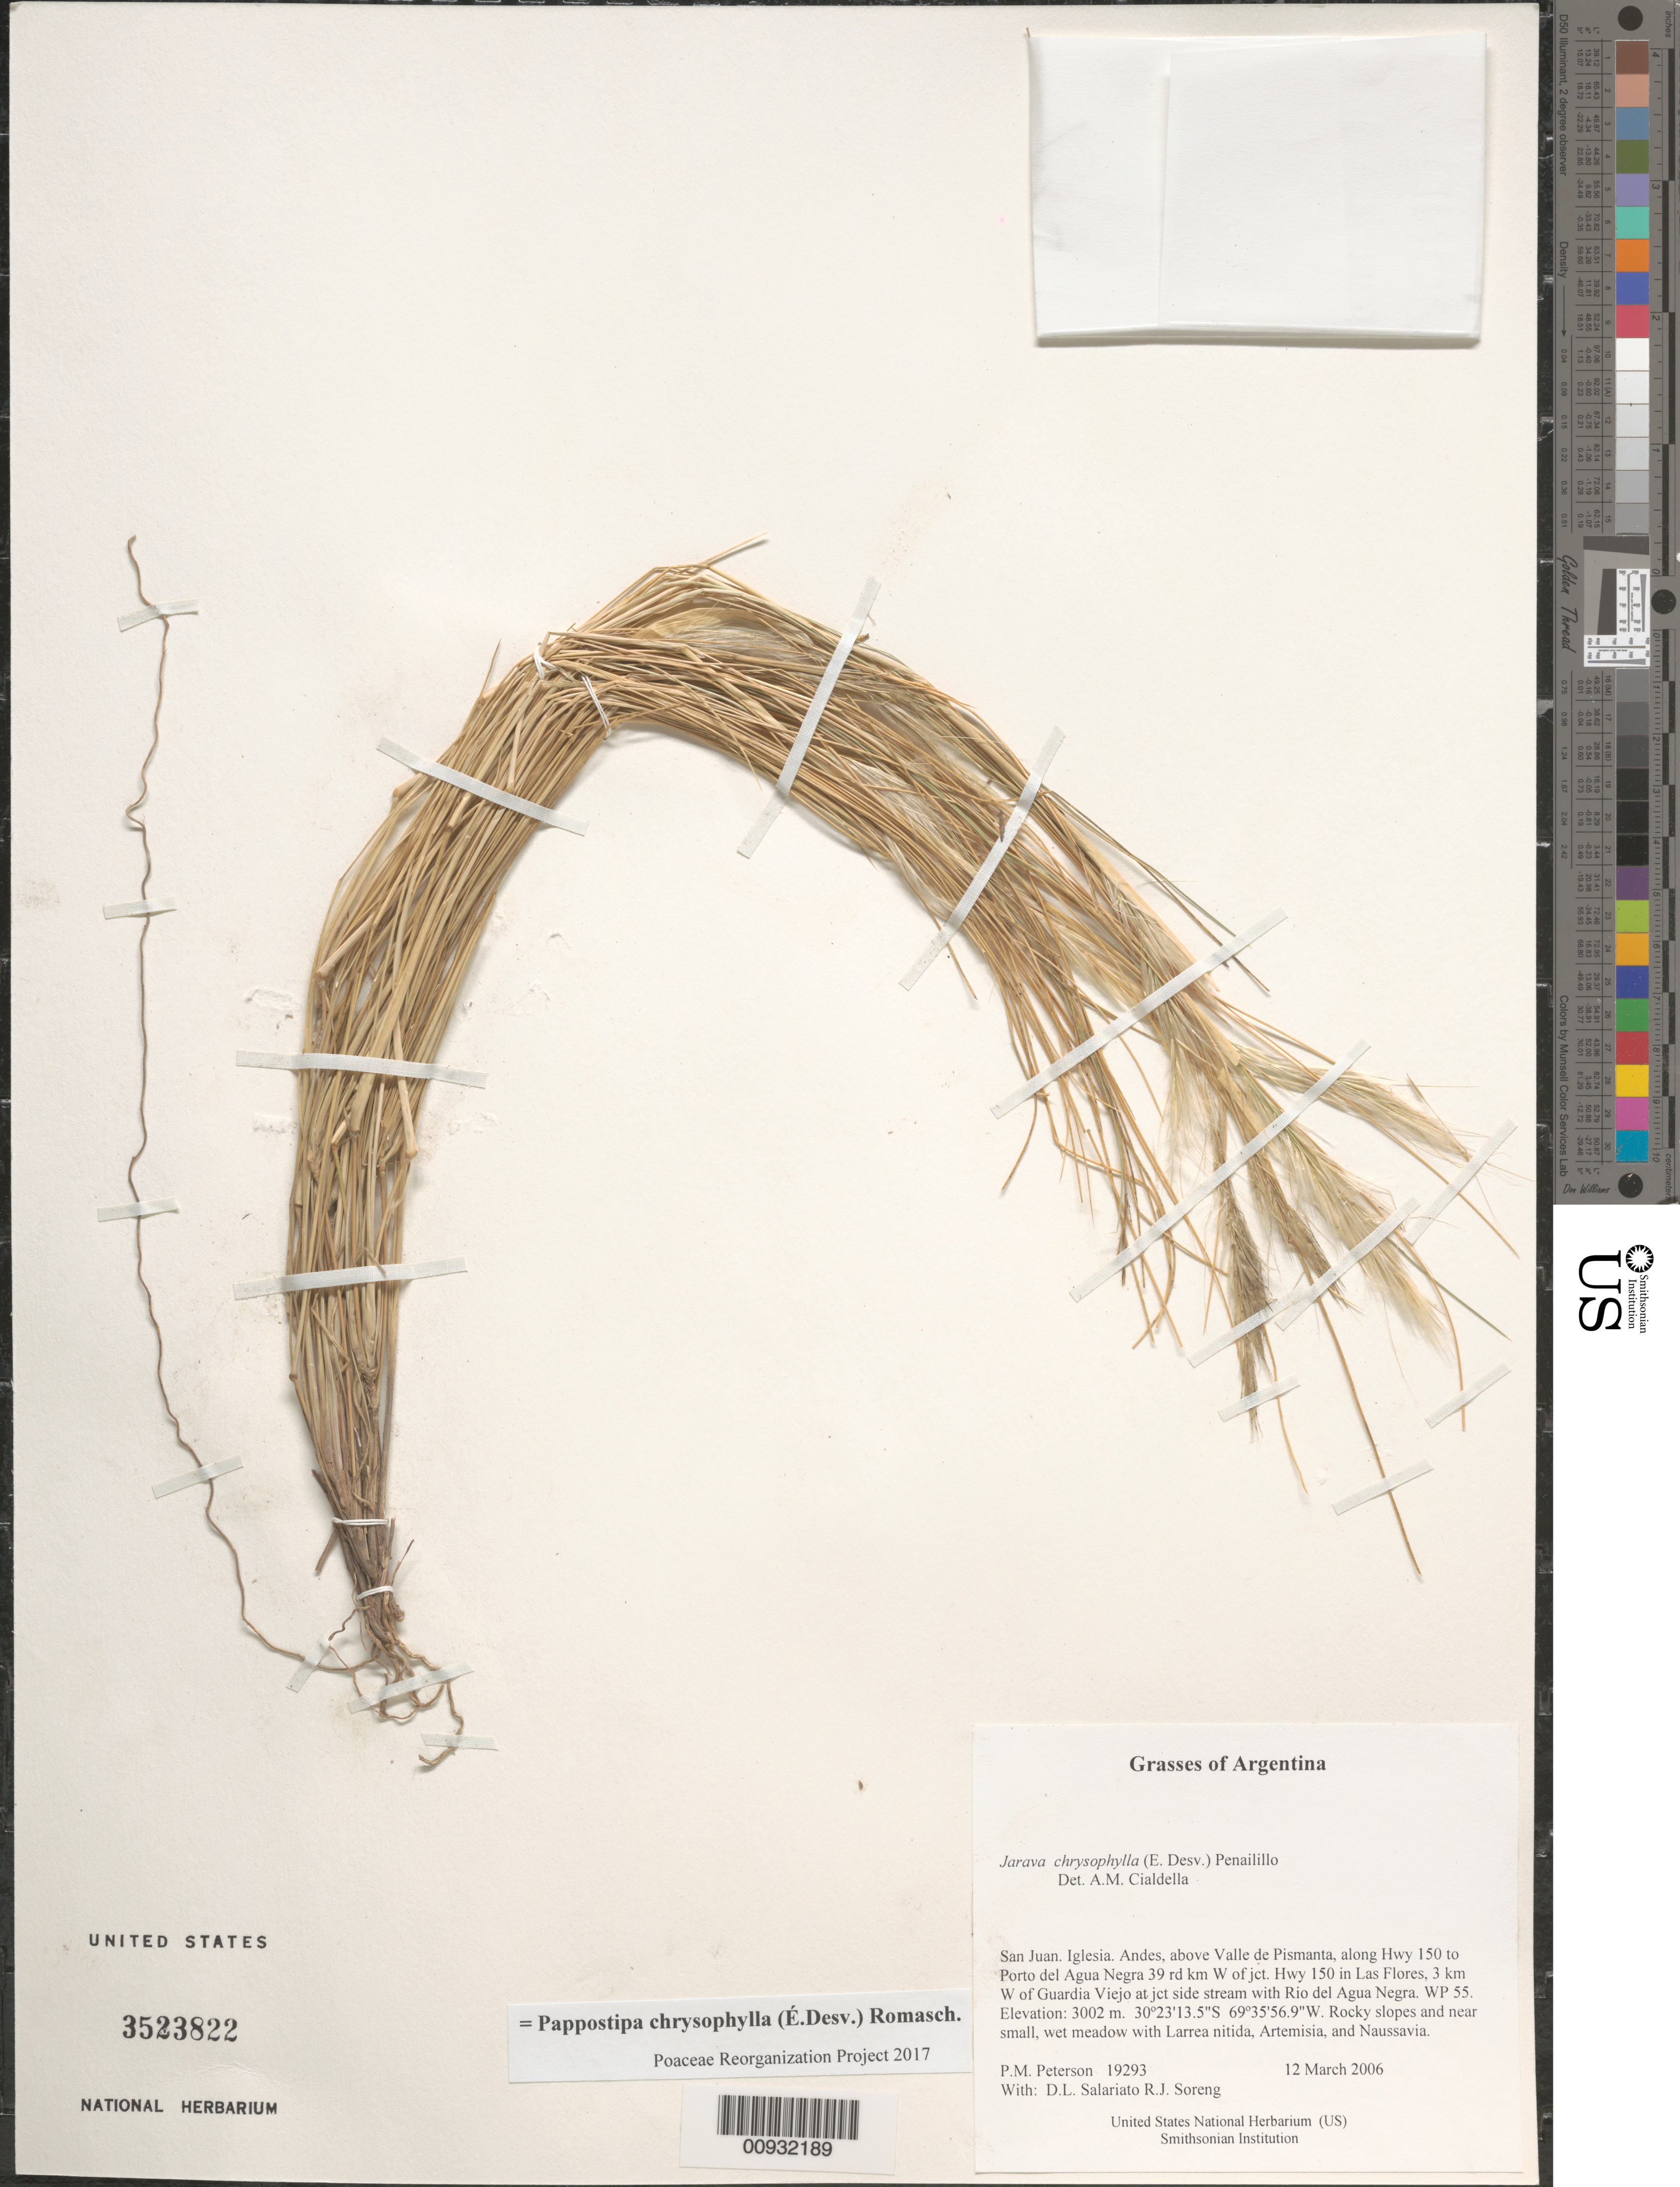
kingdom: Plantae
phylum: Tracheophyta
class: Liliopsida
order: Poales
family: Poaceae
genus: Pappostipa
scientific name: Pappostipa chrysophylla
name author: (É. Desv.) Romasch.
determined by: Cialdella, A. M.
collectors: P. M. Peterson, R. J. Soreng, D. Salariato & A. Panizza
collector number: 19293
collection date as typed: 12 Mar 2006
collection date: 2006-03-12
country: Argentina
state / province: San Juan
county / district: Iglesia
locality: Andes, above Valle de Pismanta, along Hwy 150 to Porto del Agua Negra 39 rd km W of jct. Hwy 150 in Las Flores, 3 km W of Guardia Viejo at jct side stream with Rio del Agua Negra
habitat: Rocky slopes and near small, wet meadow with Larrea nitida, Artemisia, and Naussavia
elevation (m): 3002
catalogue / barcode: US 3523822